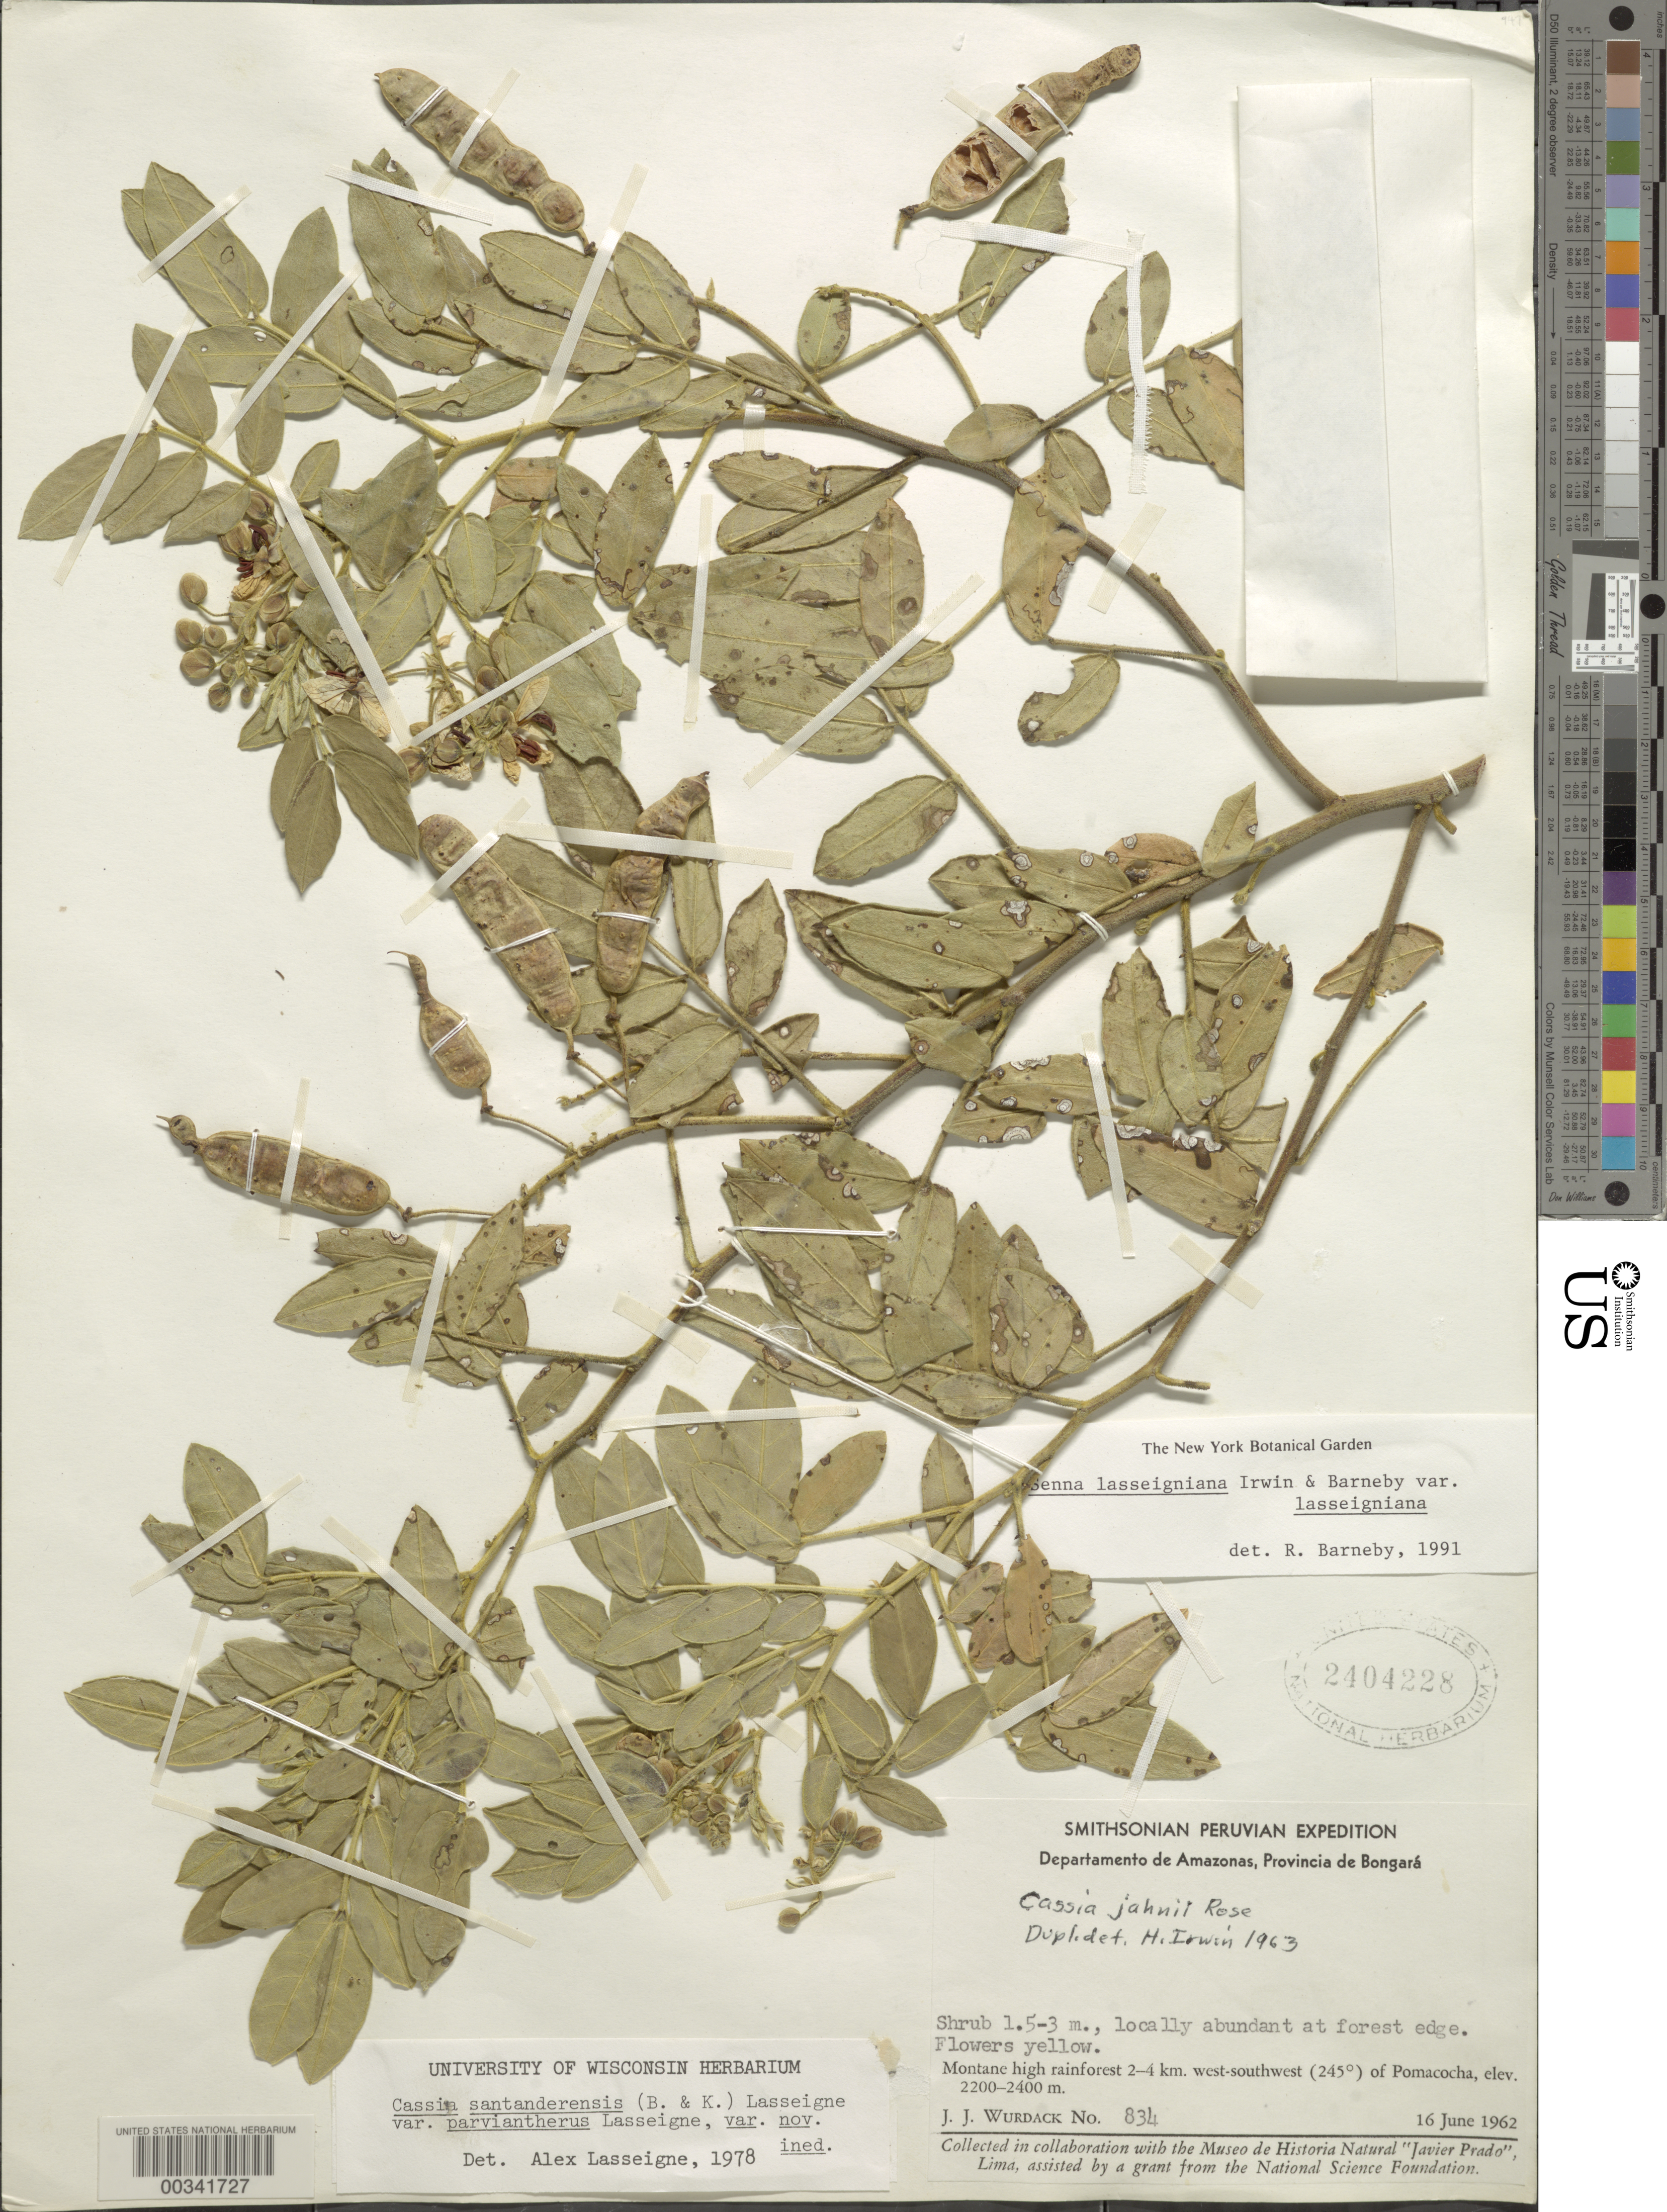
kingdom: Plantae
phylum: Tracheophyta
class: Magnoliopsida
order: Fabales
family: Fabaceae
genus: Senna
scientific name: Senna lasseigniana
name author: H.S. Irwin & Barneby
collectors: J. J. Wurdack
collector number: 834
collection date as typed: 16 Jun 1962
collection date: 1962-06-16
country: Peru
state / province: Amazonas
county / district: Bongará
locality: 2 - 4 km WSW of Pomacocha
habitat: Montane high rainforest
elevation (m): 2200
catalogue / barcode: US 2404228